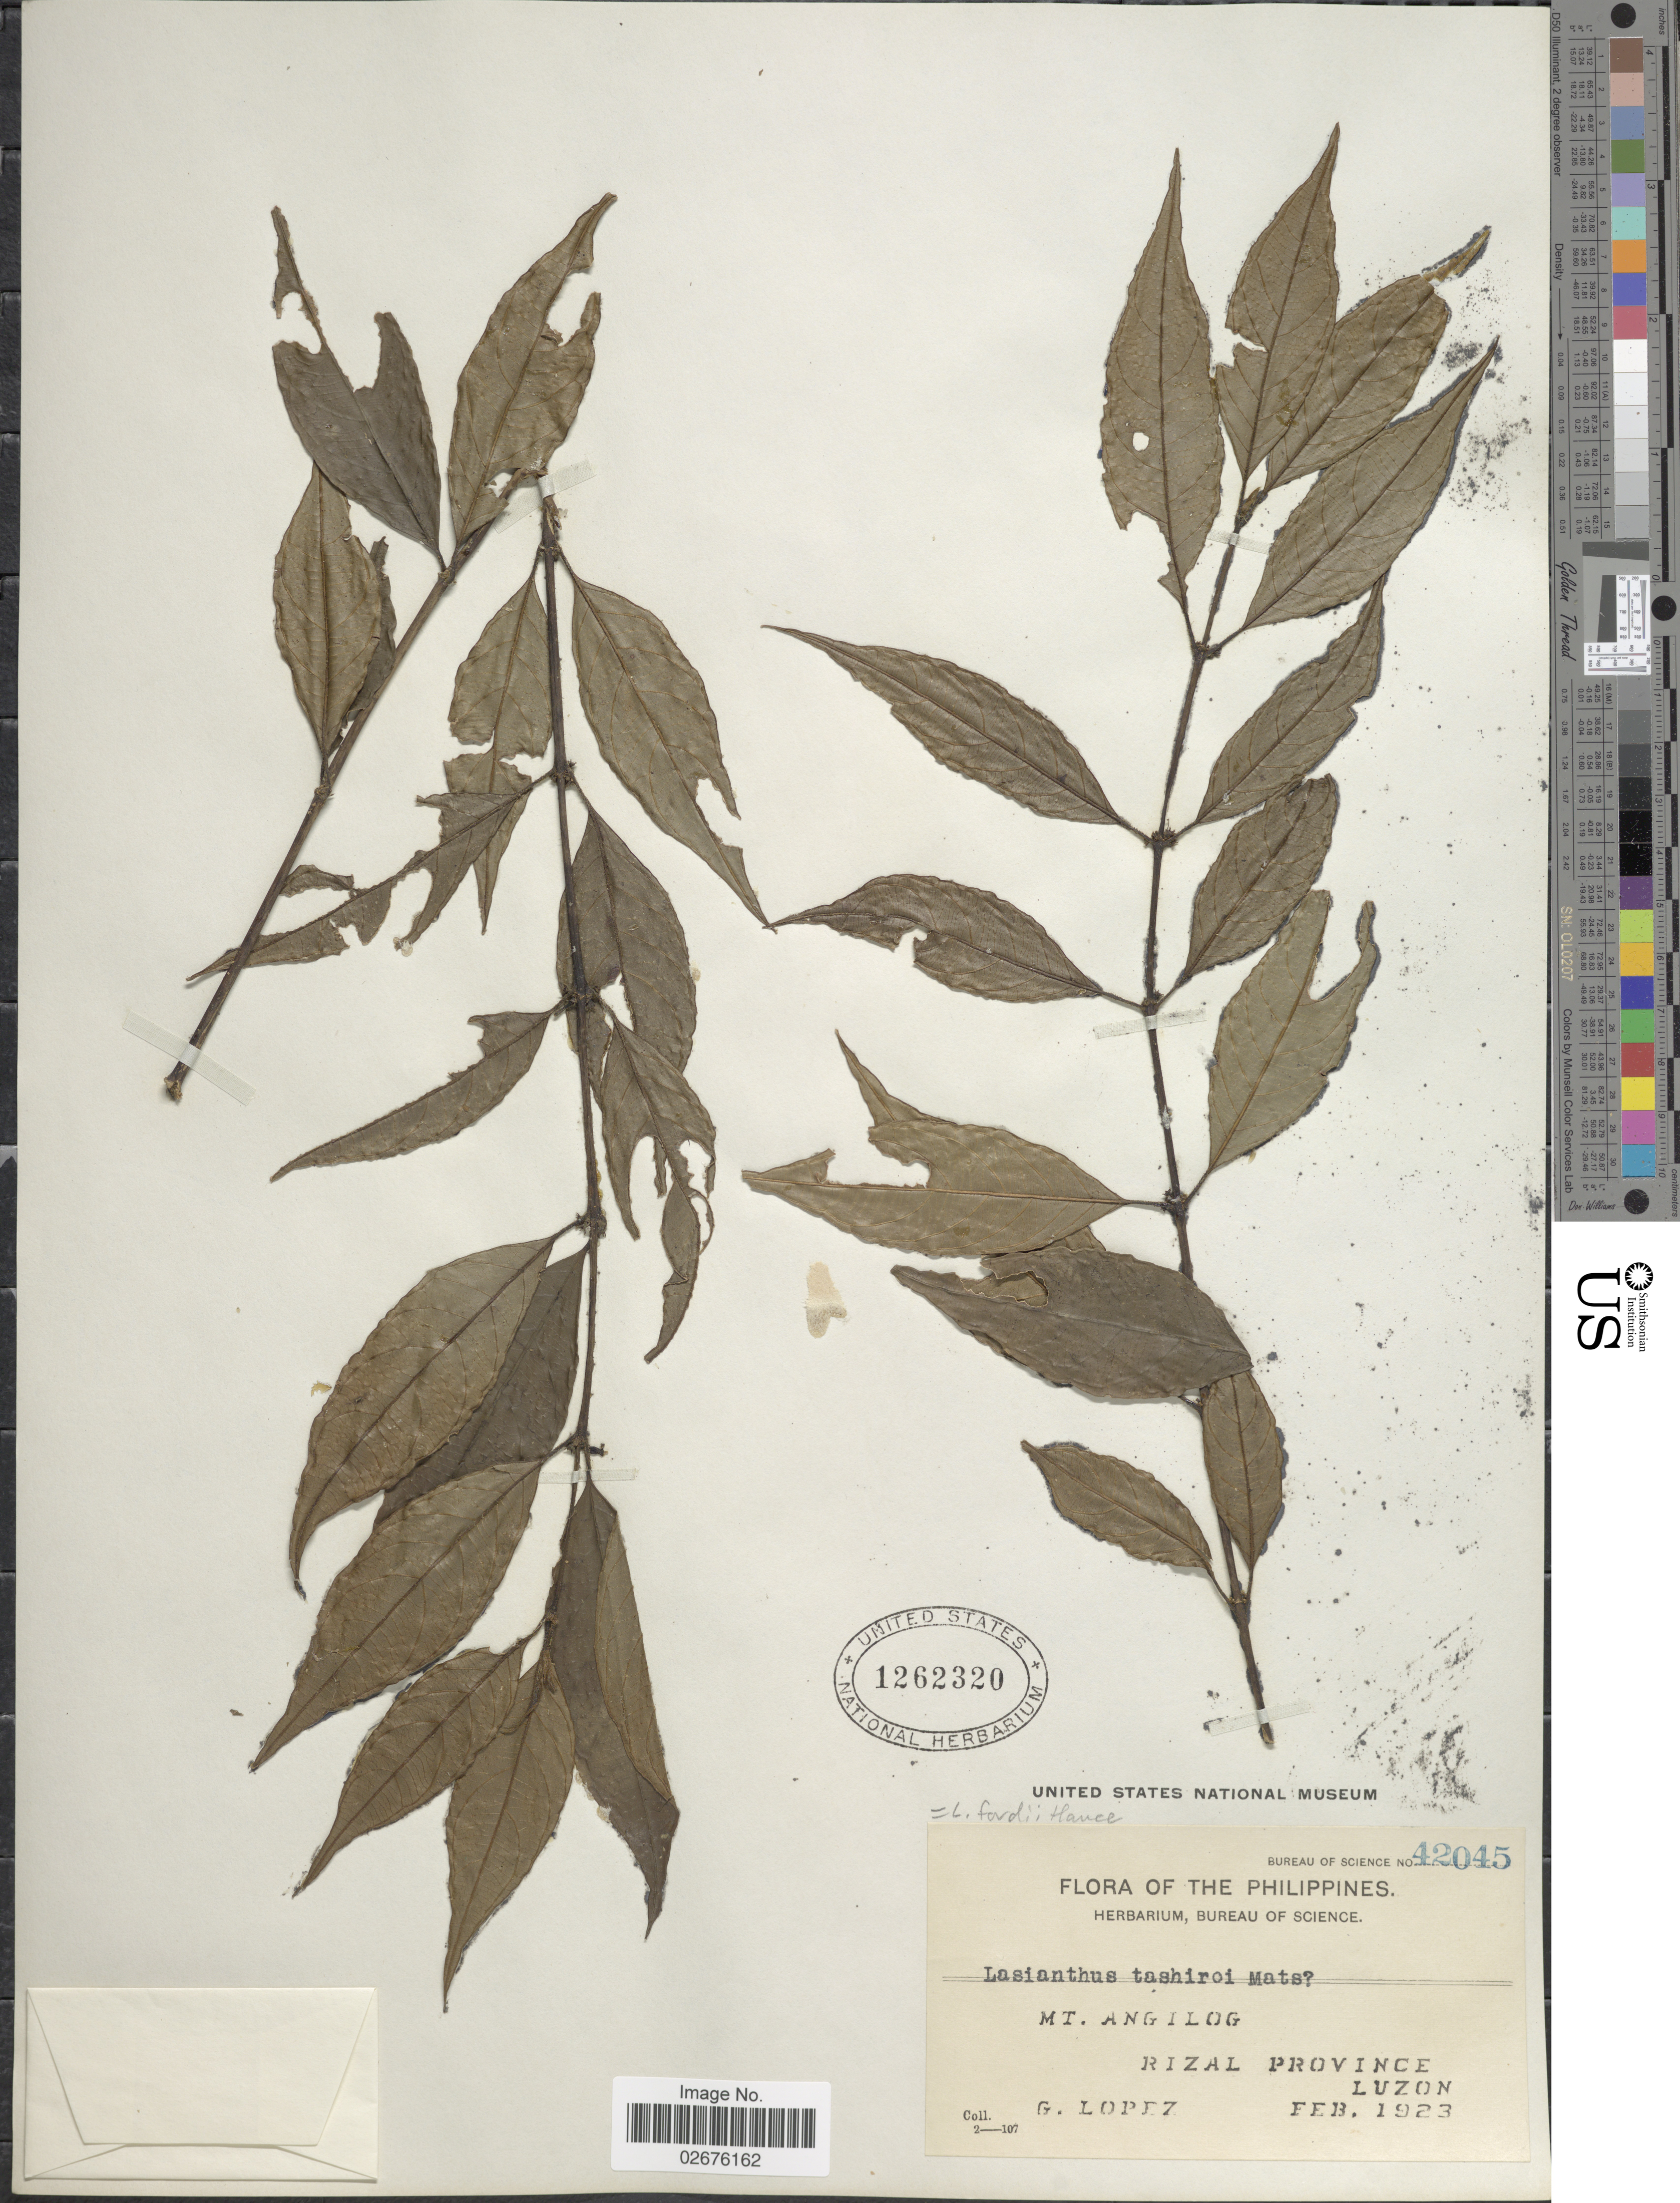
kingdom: Plantae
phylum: Tracheophyta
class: Magnoliopsida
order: Gentianales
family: Rubiaceae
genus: Lasianthus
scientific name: Lasianthus fordii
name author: Hance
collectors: G. Lopéz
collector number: Bureau of Science 42045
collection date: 1923-02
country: Philippines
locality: Mt. Angilog, Rizal Province, Luzon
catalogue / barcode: US 1262320